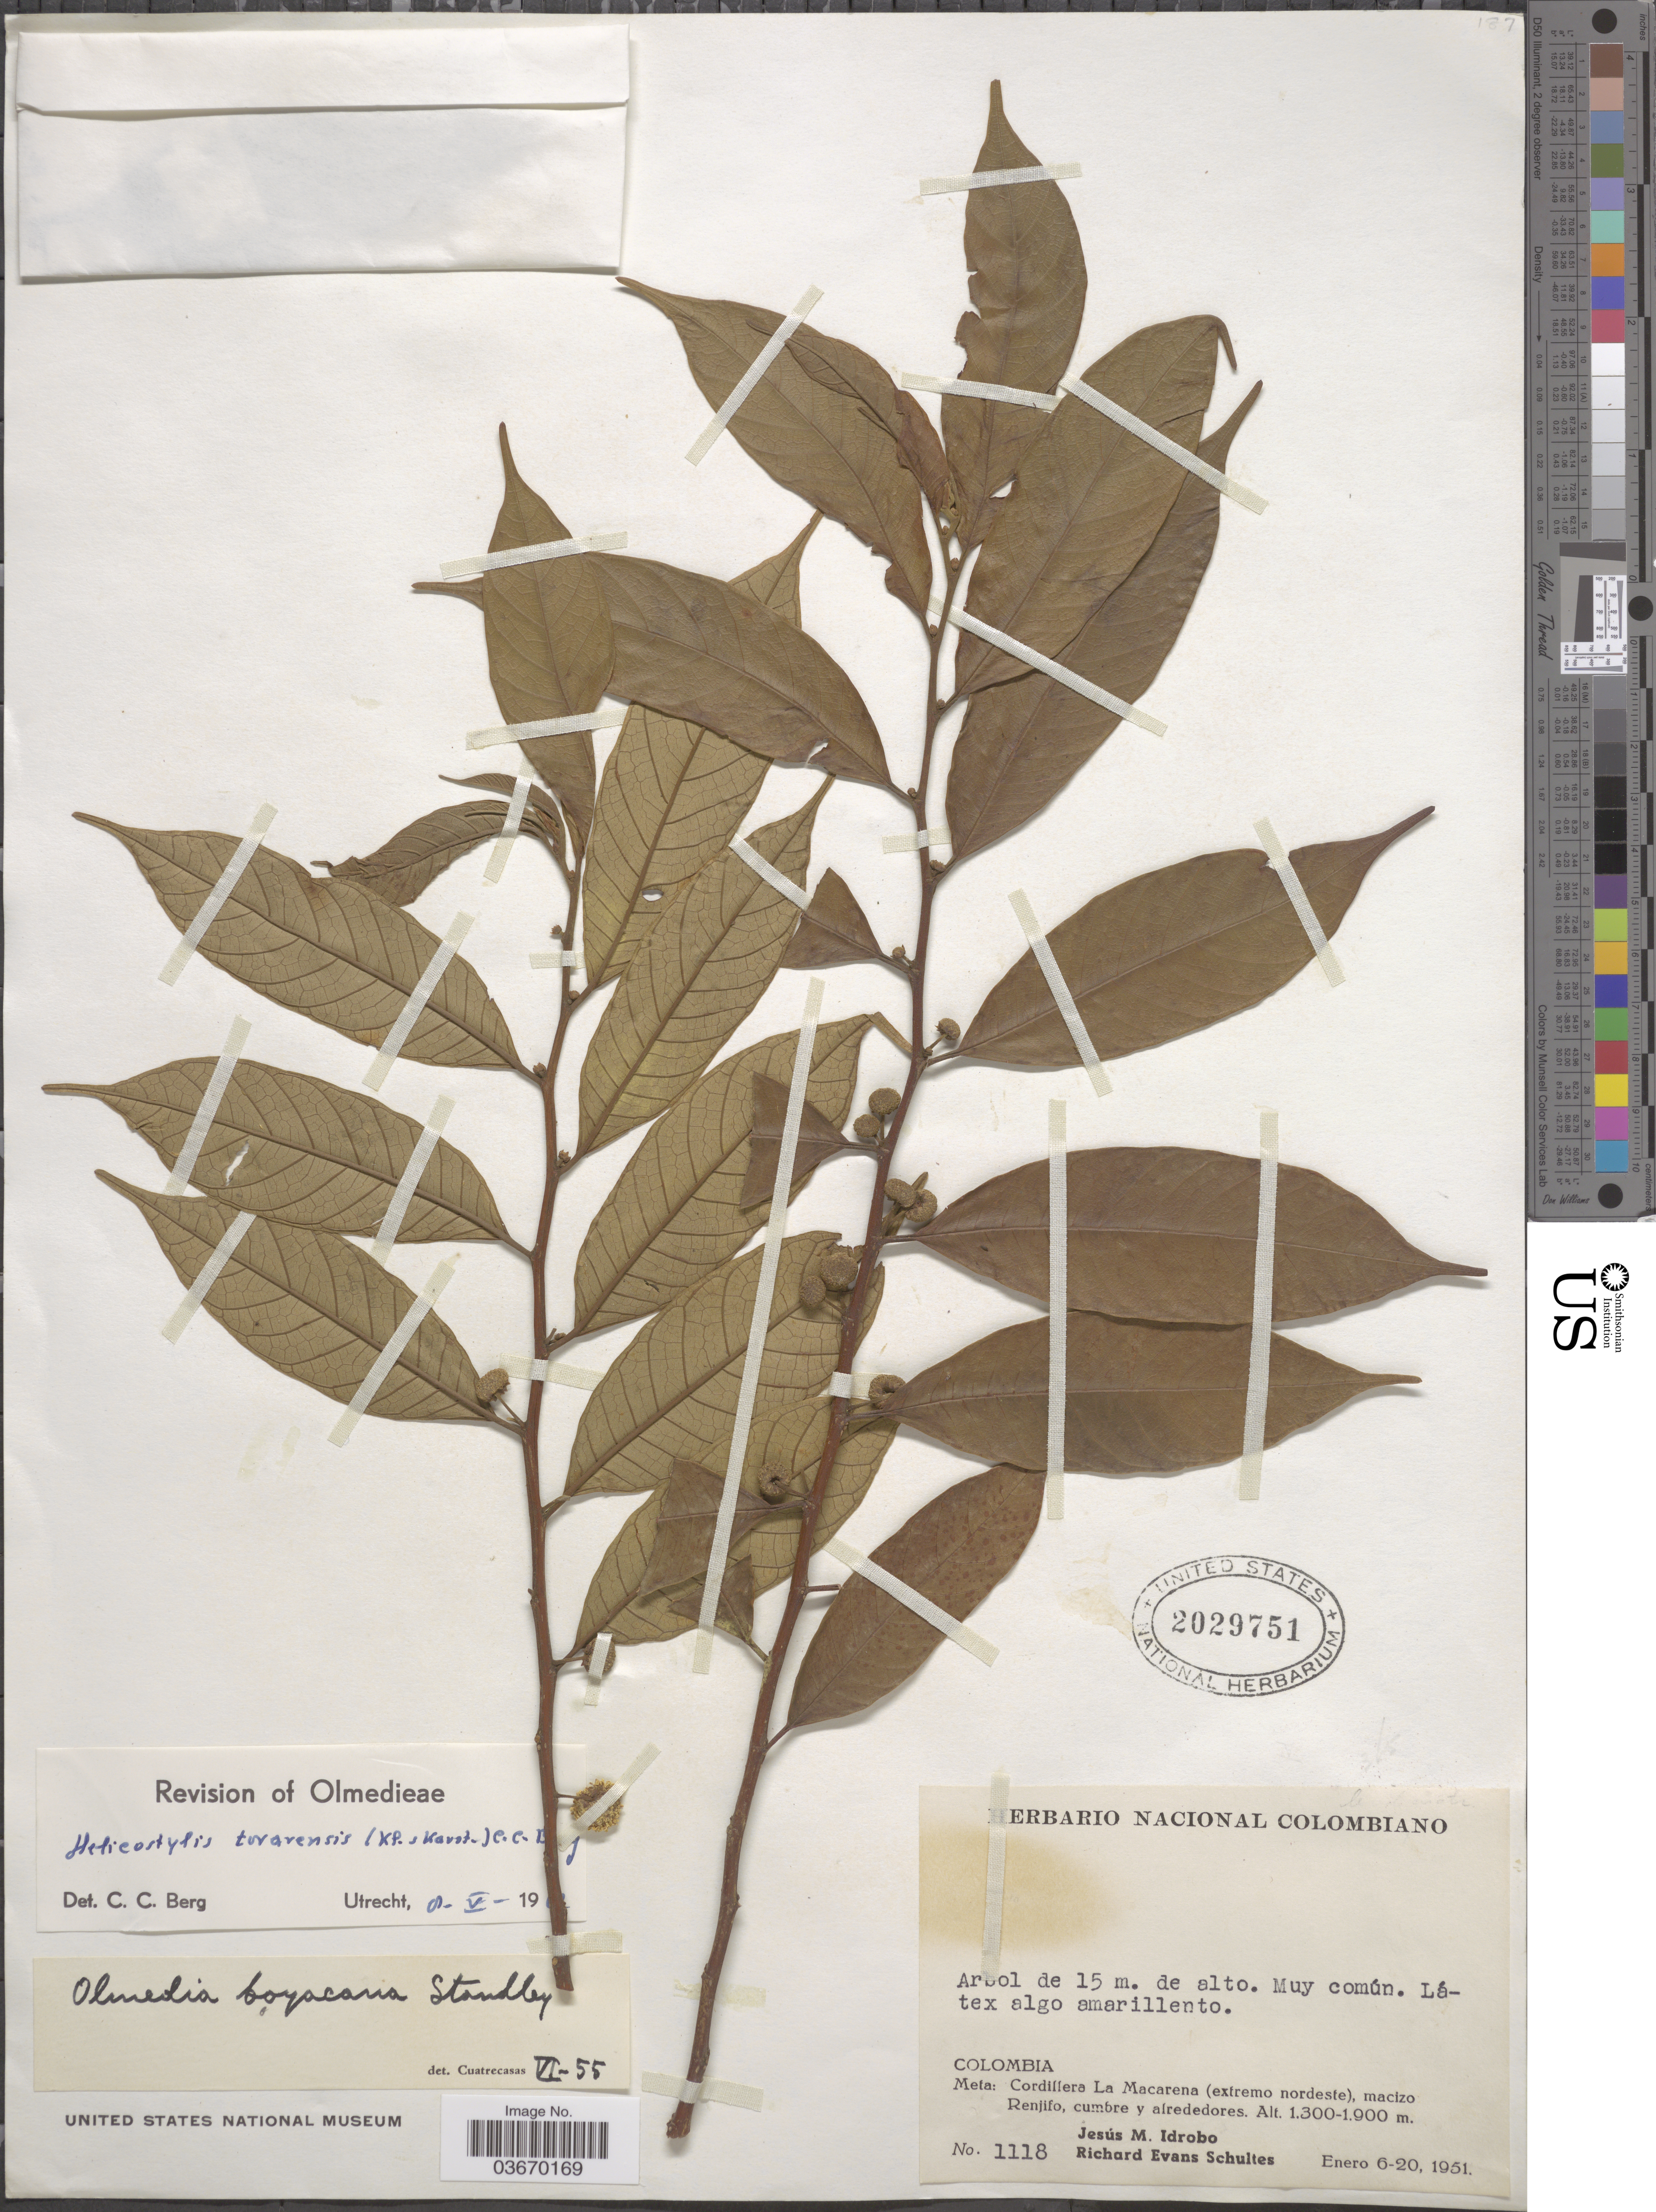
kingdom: Plantae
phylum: Tracheophyta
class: Magnoliopsida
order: Rosales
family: Moraceae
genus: Helicostylis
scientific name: Helicostylis tovarensis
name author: (Klotzsch & H. Karst.) C.C. Berg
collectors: J. M. Idrobo & R. E. Schultes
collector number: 1118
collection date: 1951-01-06/1951-01-20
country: Colombia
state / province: Meta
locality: Cordillera La Macarena (extremo nordeste), macizo Renjifo, cumbre y alrededores.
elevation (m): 1300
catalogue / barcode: US 2029751